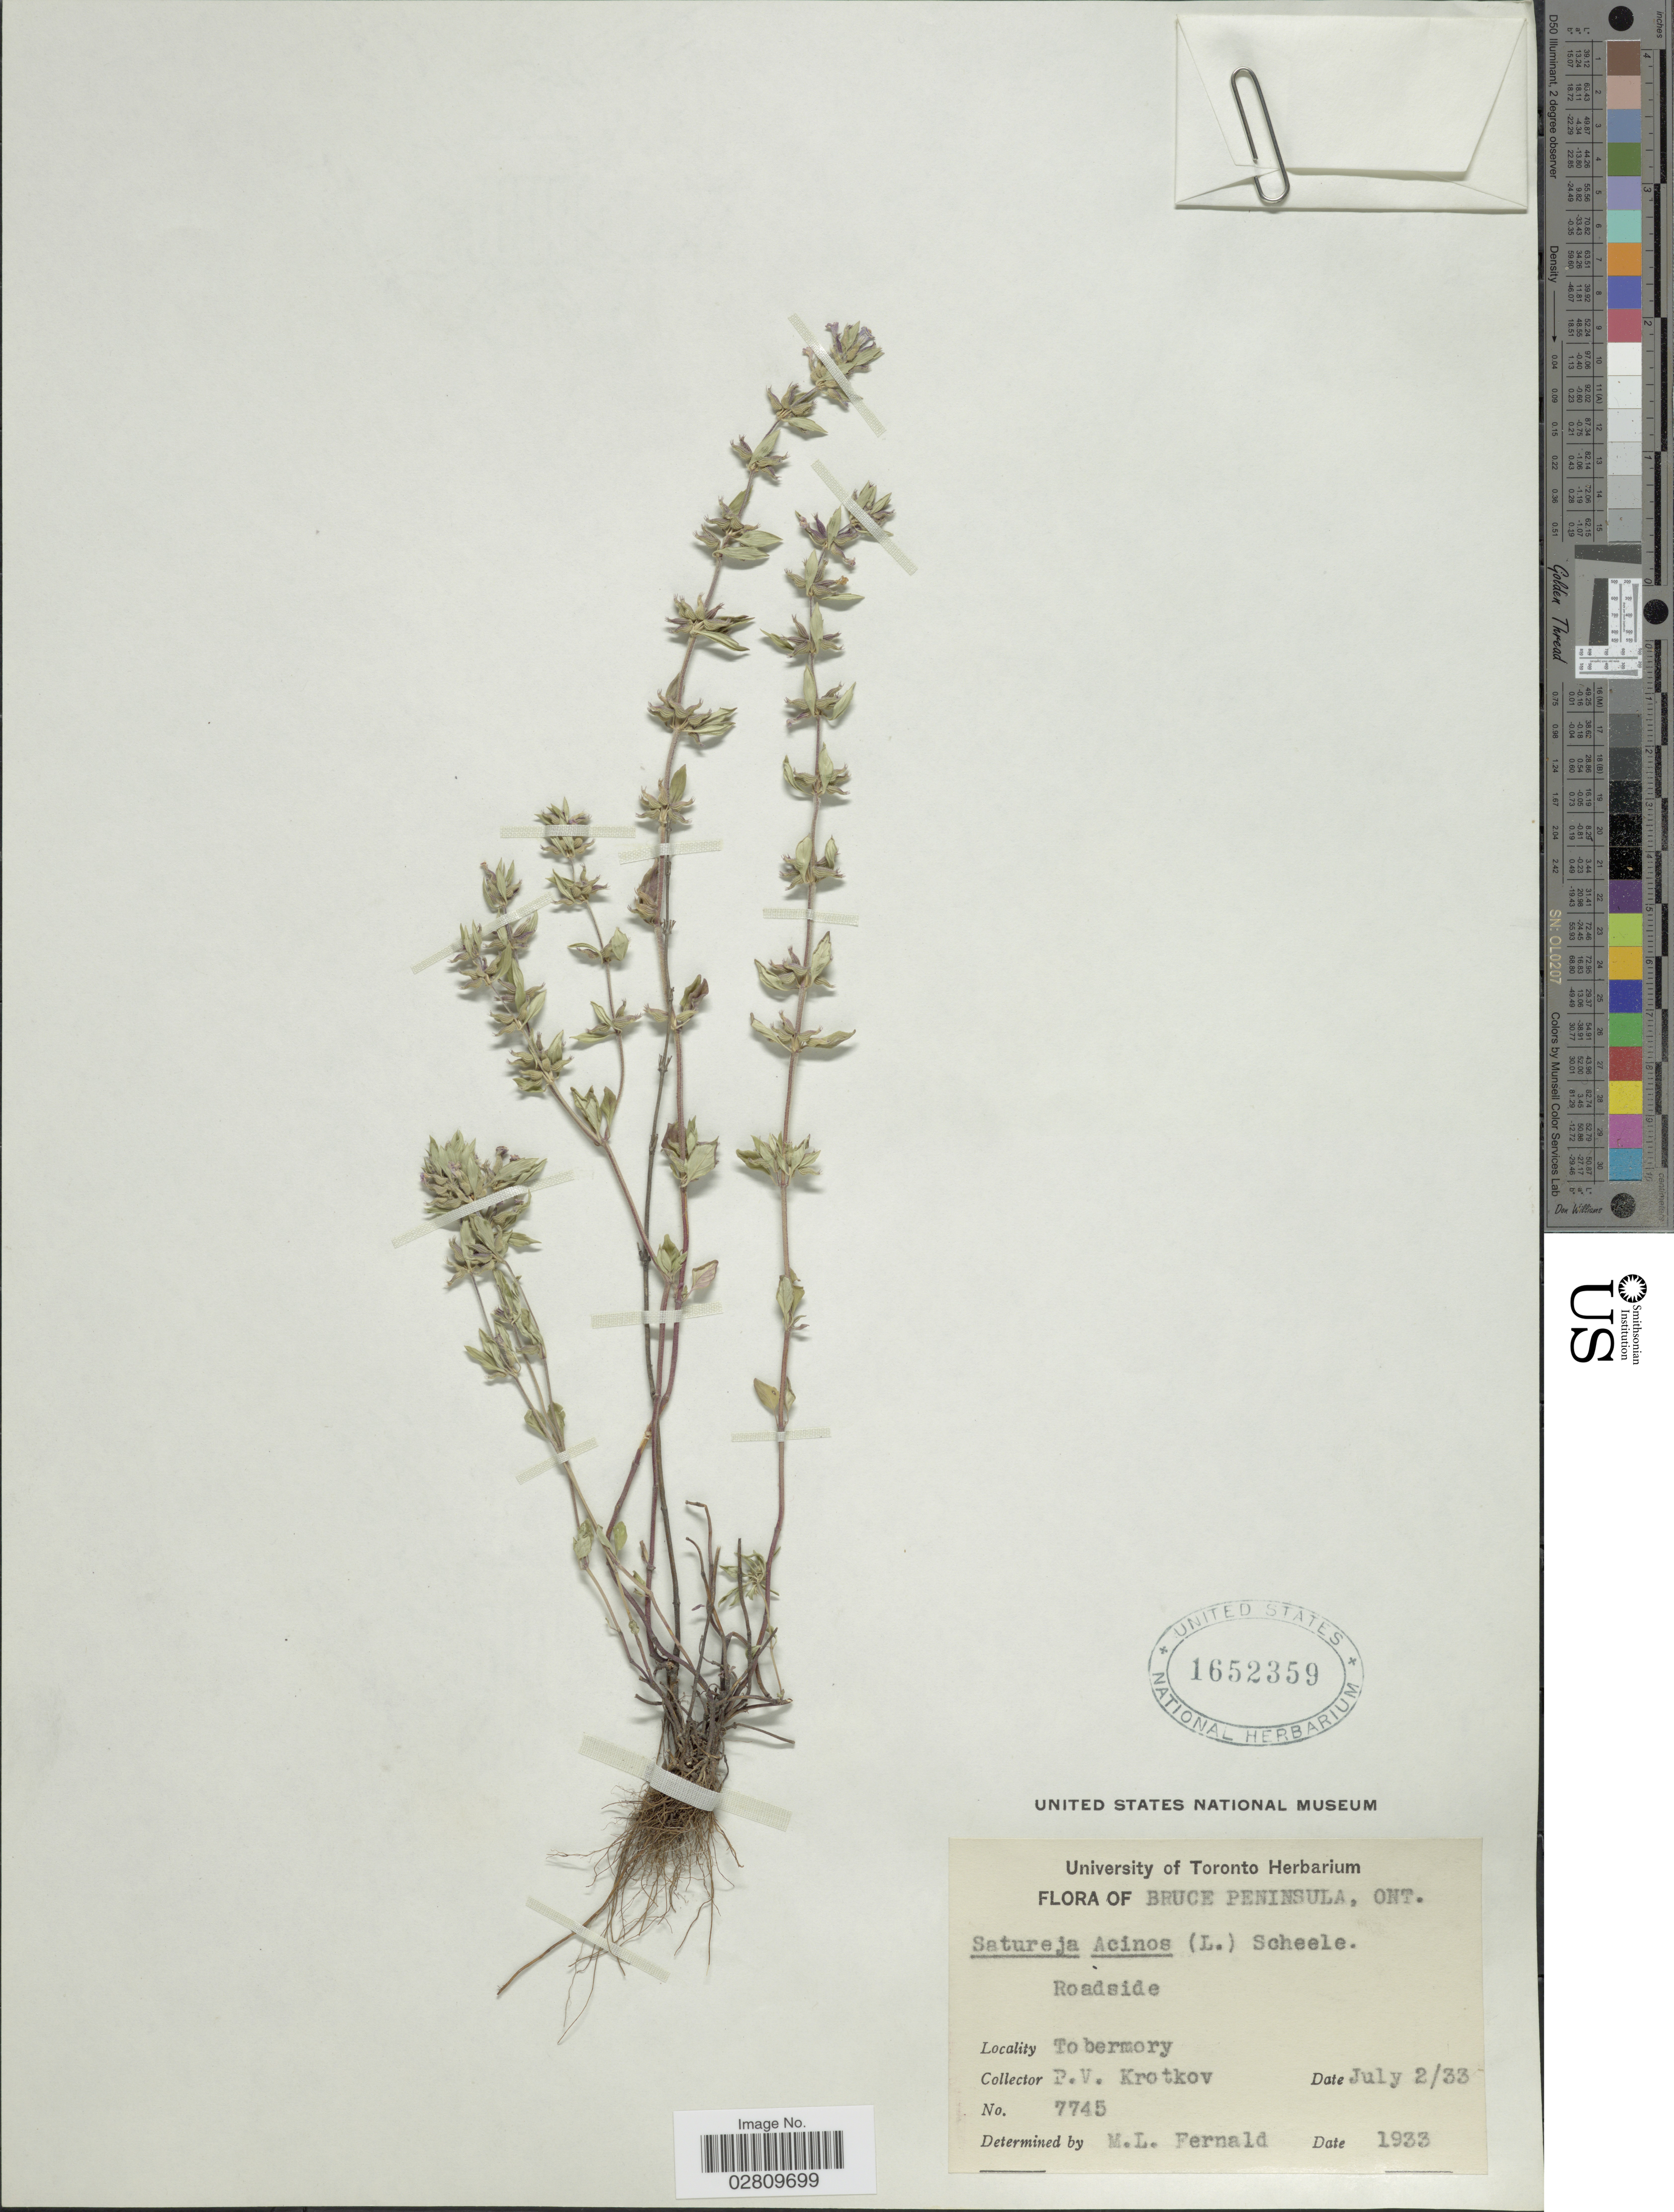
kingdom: Plantae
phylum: Tracheophyta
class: Magnoliopsida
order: Lamiales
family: Lamiaceae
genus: Acinos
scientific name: Acinos arvensis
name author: (Lam.) Dandy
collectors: P. V. Krotkov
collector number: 7745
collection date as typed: Transcribed d/m/y: 2/7/33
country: Canada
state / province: Ontario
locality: Bruce Peninsula. To bermory.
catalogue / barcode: US 1652359